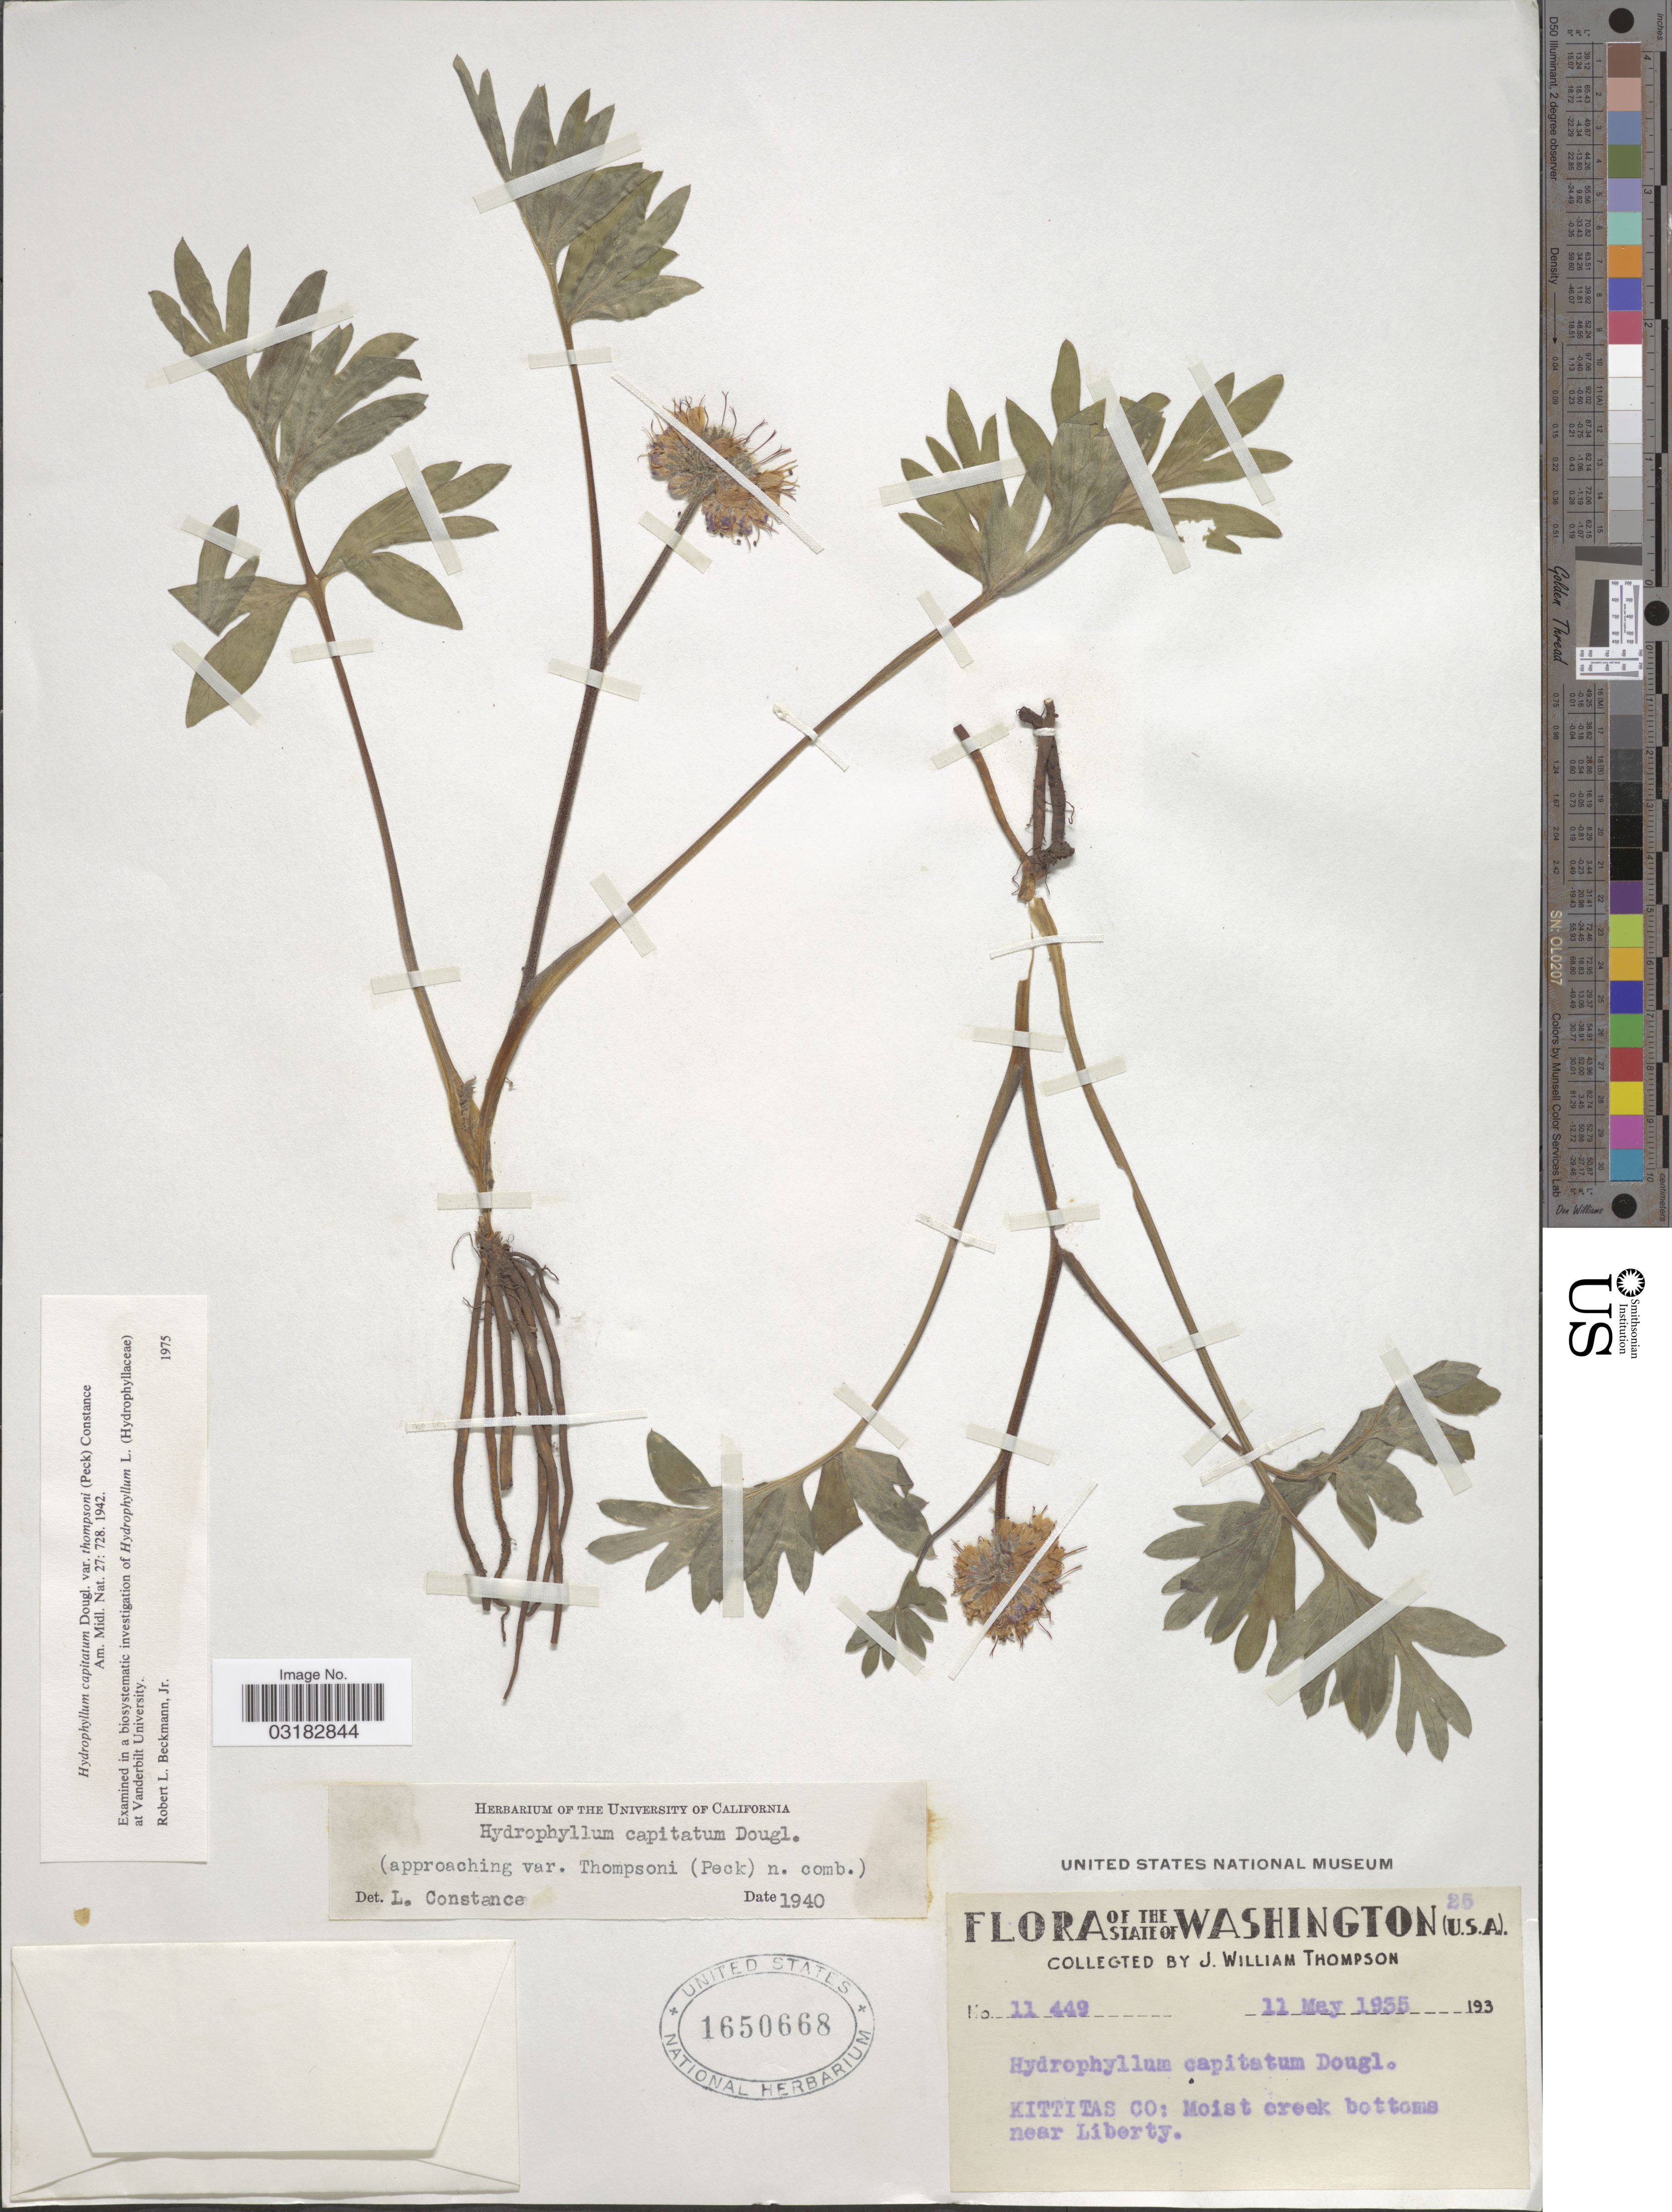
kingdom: Plantae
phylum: Tracheophyta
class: Magnoliopsida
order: Boraginales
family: Hydrophyllaceae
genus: Hydrophyllum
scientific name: Hydrophyllum capitatum var. thompsonii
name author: (M. Peck) Constance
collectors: J. W. Thompson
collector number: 11449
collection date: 1935-05-11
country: United States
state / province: Washington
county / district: Kittitas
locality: KITTITAS CO: Moist creek bottoms near Liberty.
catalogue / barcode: US 1650668